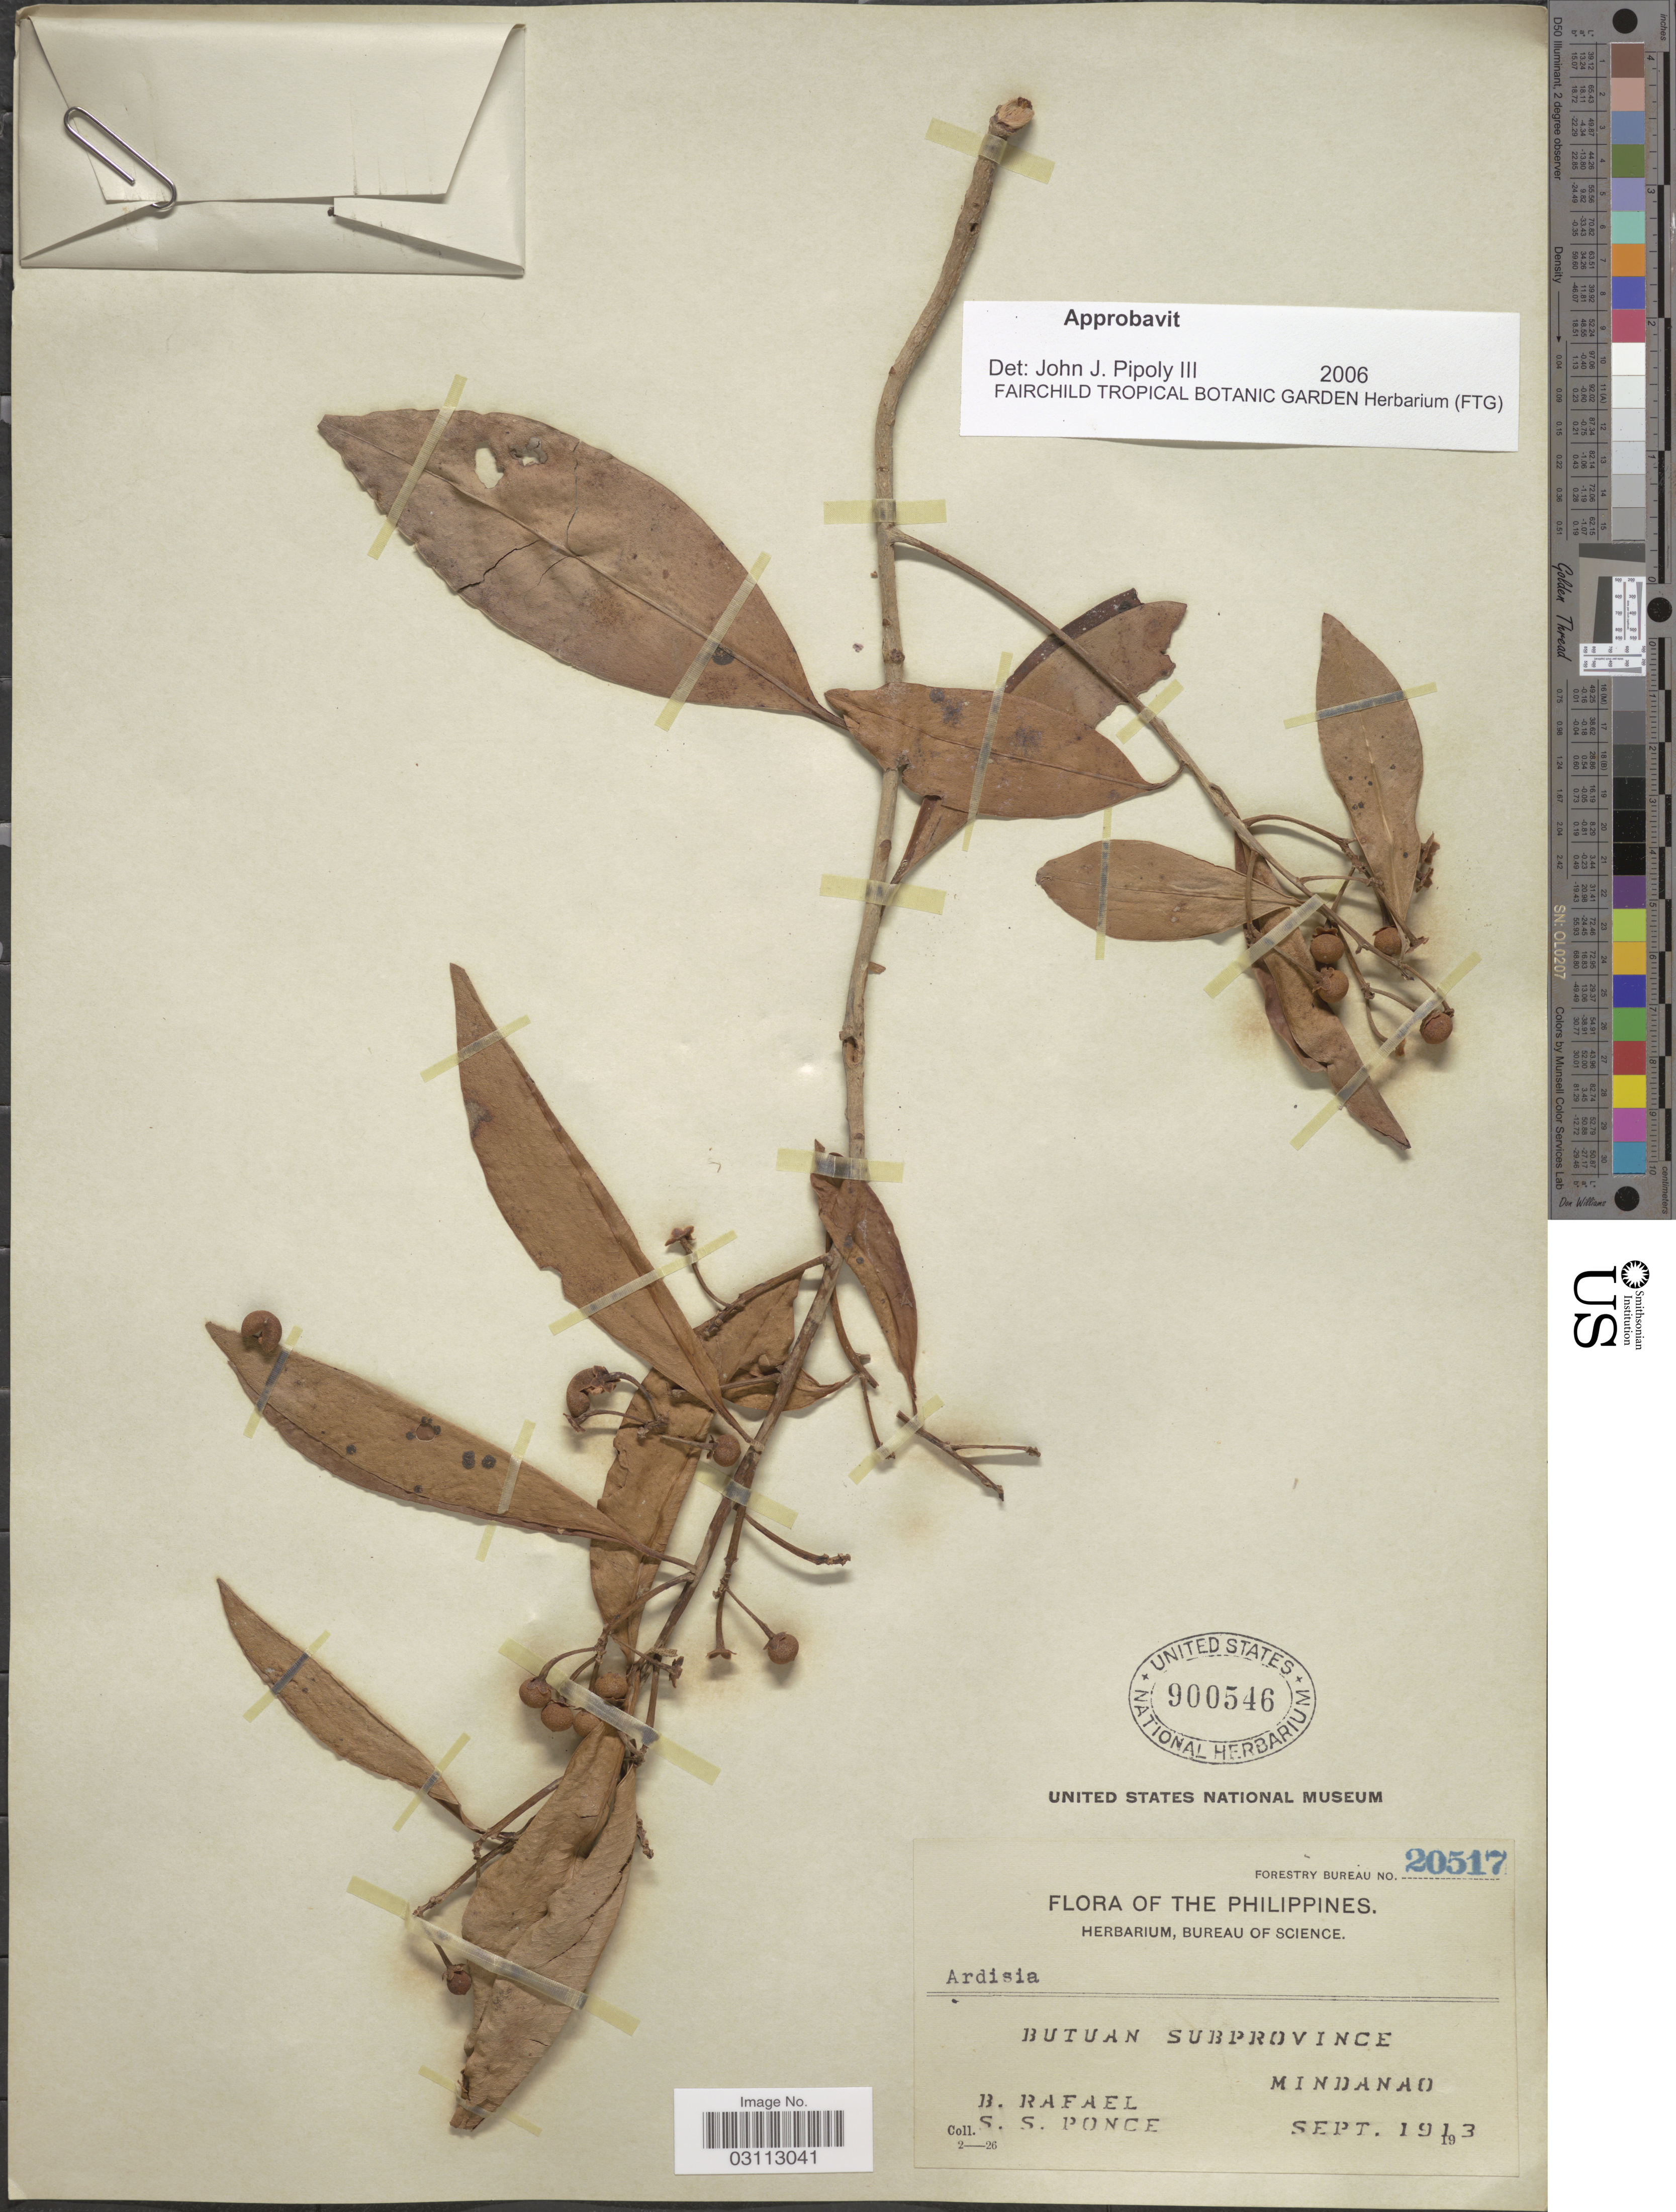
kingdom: Plantae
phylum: Tracheophyta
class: Magnoliopsida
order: Ericales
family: Primulaceae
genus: Ardisia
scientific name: Ardisia sp.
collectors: B. Rafael & S. Ponce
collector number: Forestry Bureau 20517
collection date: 1913-09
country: Philippines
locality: Butuan subprovince. Mindanao.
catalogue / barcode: US 900546